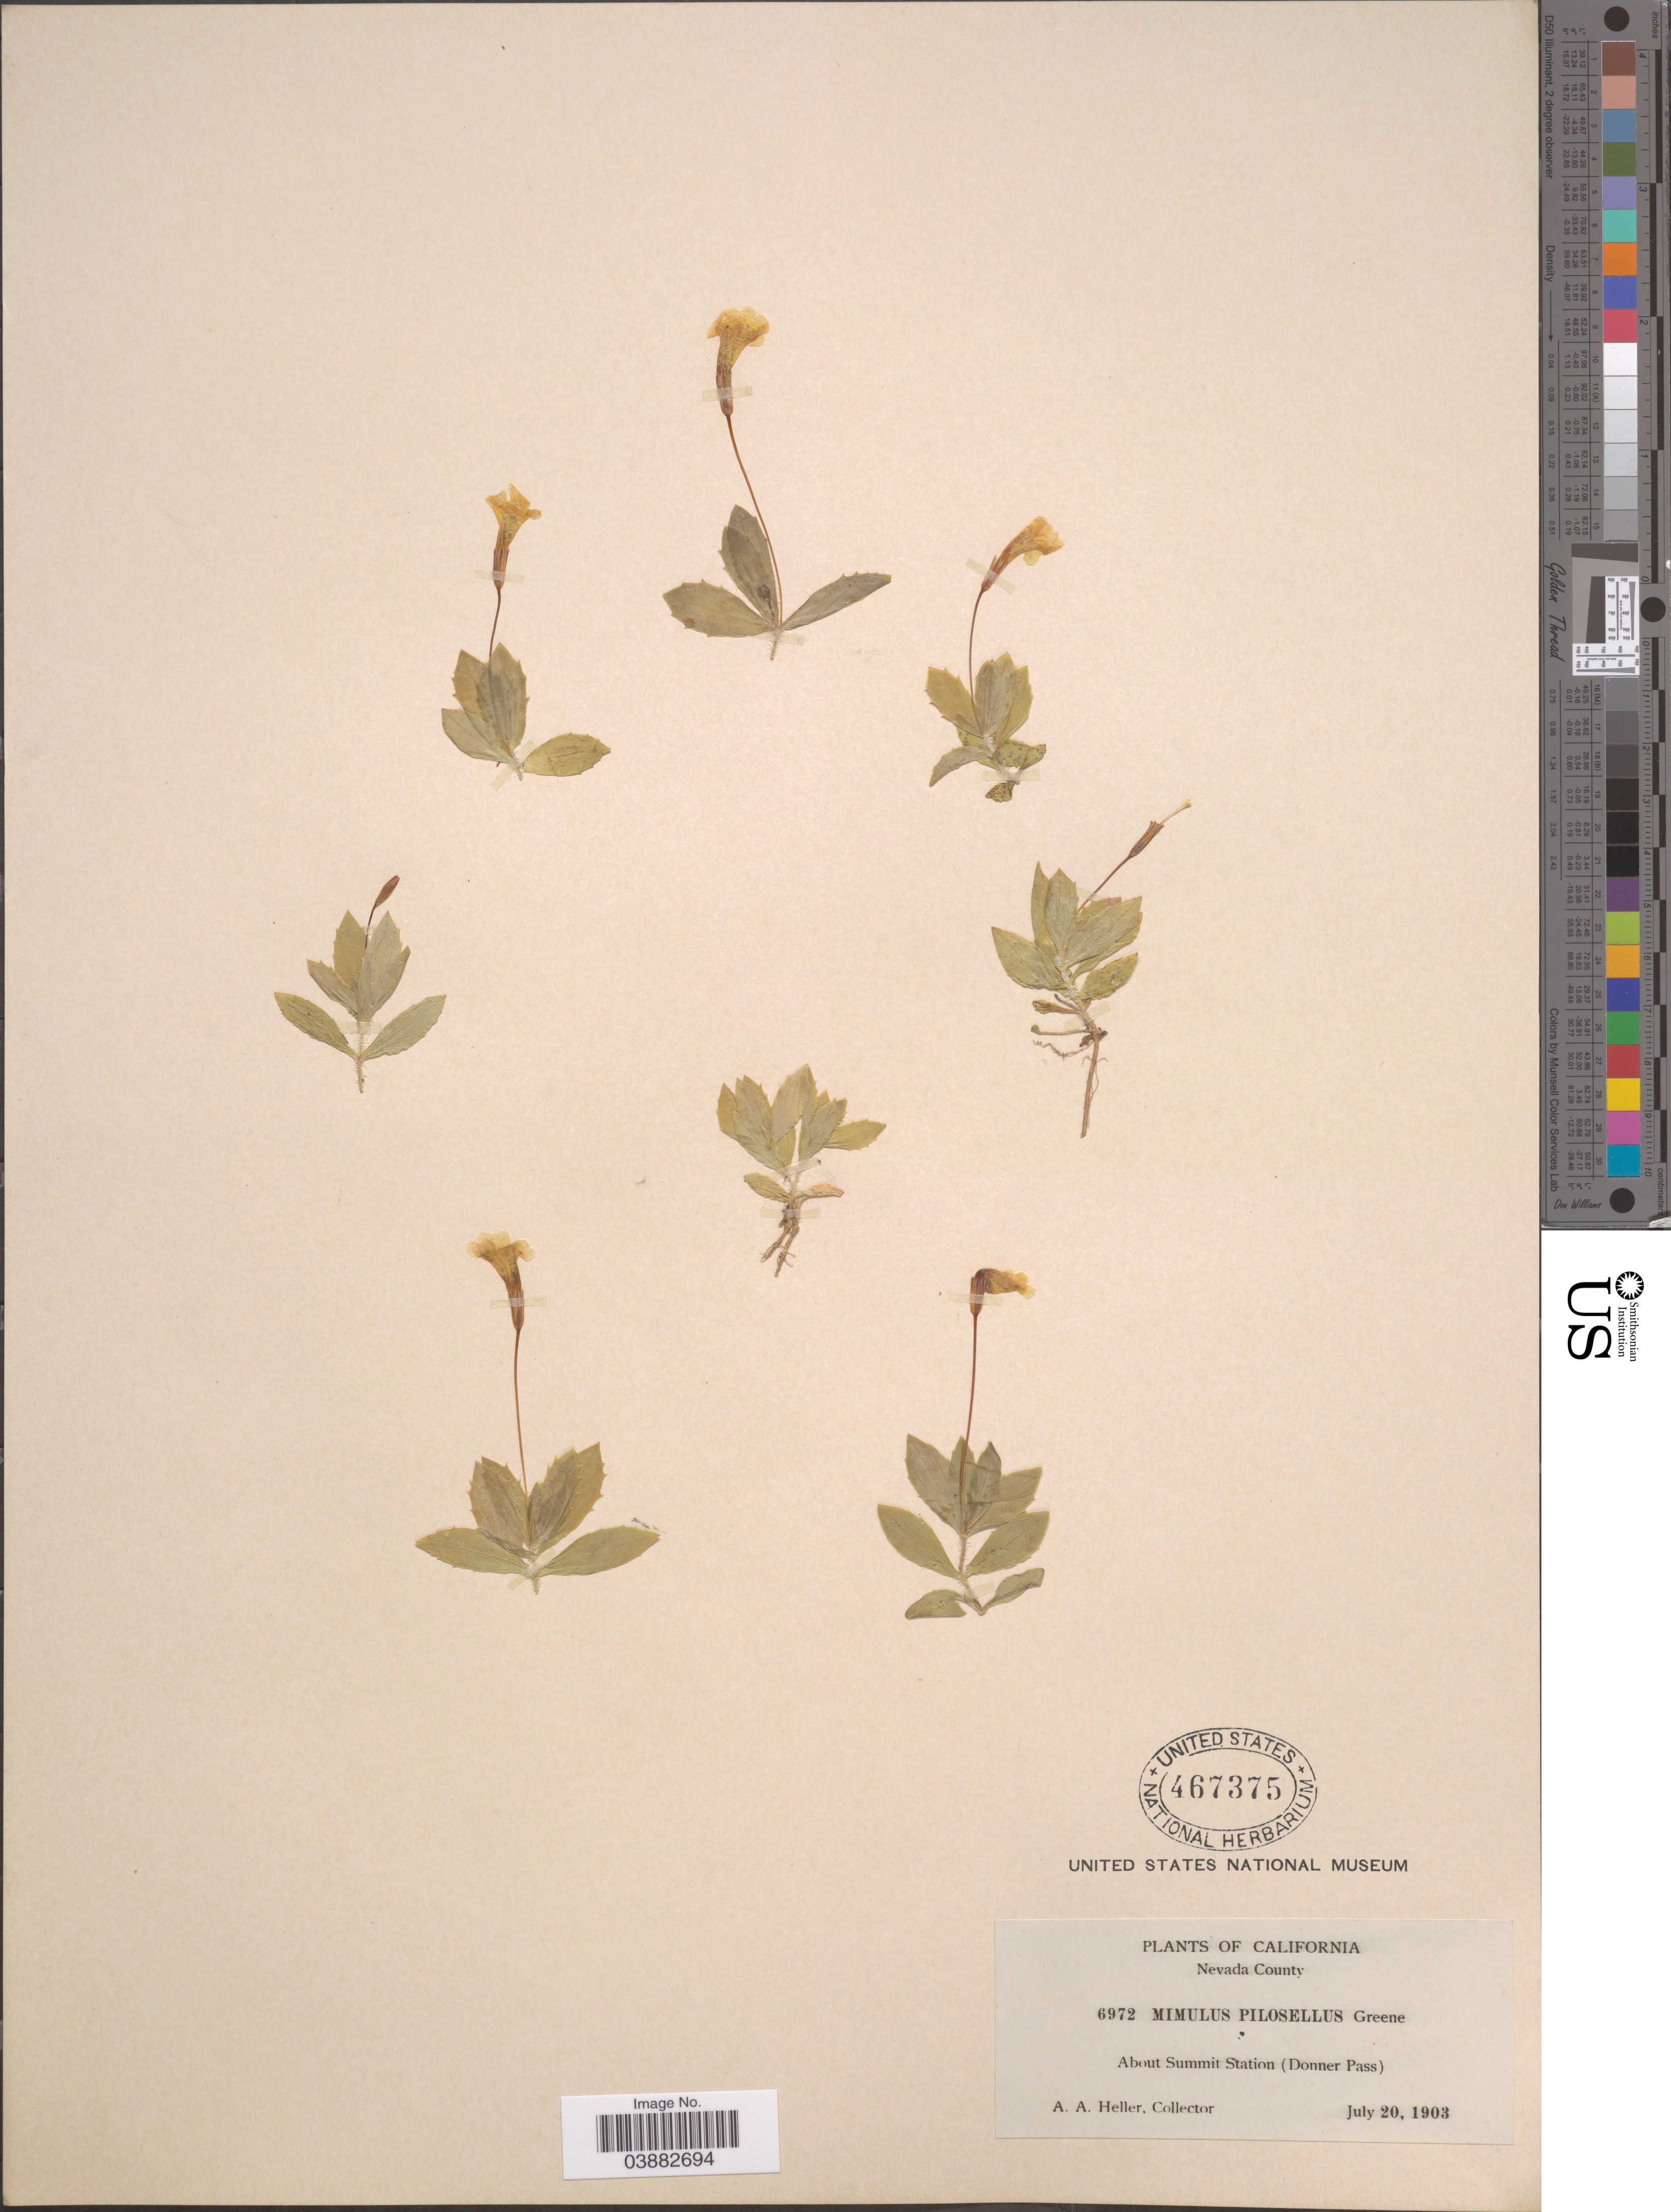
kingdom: Plantae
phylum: Tracheophyta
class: Magnoliopsida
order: Lamiales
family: Phrymaceae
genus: Mimulus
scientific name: Mimulus primuloides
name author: Benth.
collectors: A. A. Heller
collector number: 6972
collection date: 1903-07-20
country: United States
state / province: California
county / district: Nevada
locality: Nevada County. About Summit Station (Donner Pass).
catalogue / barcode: US 467375